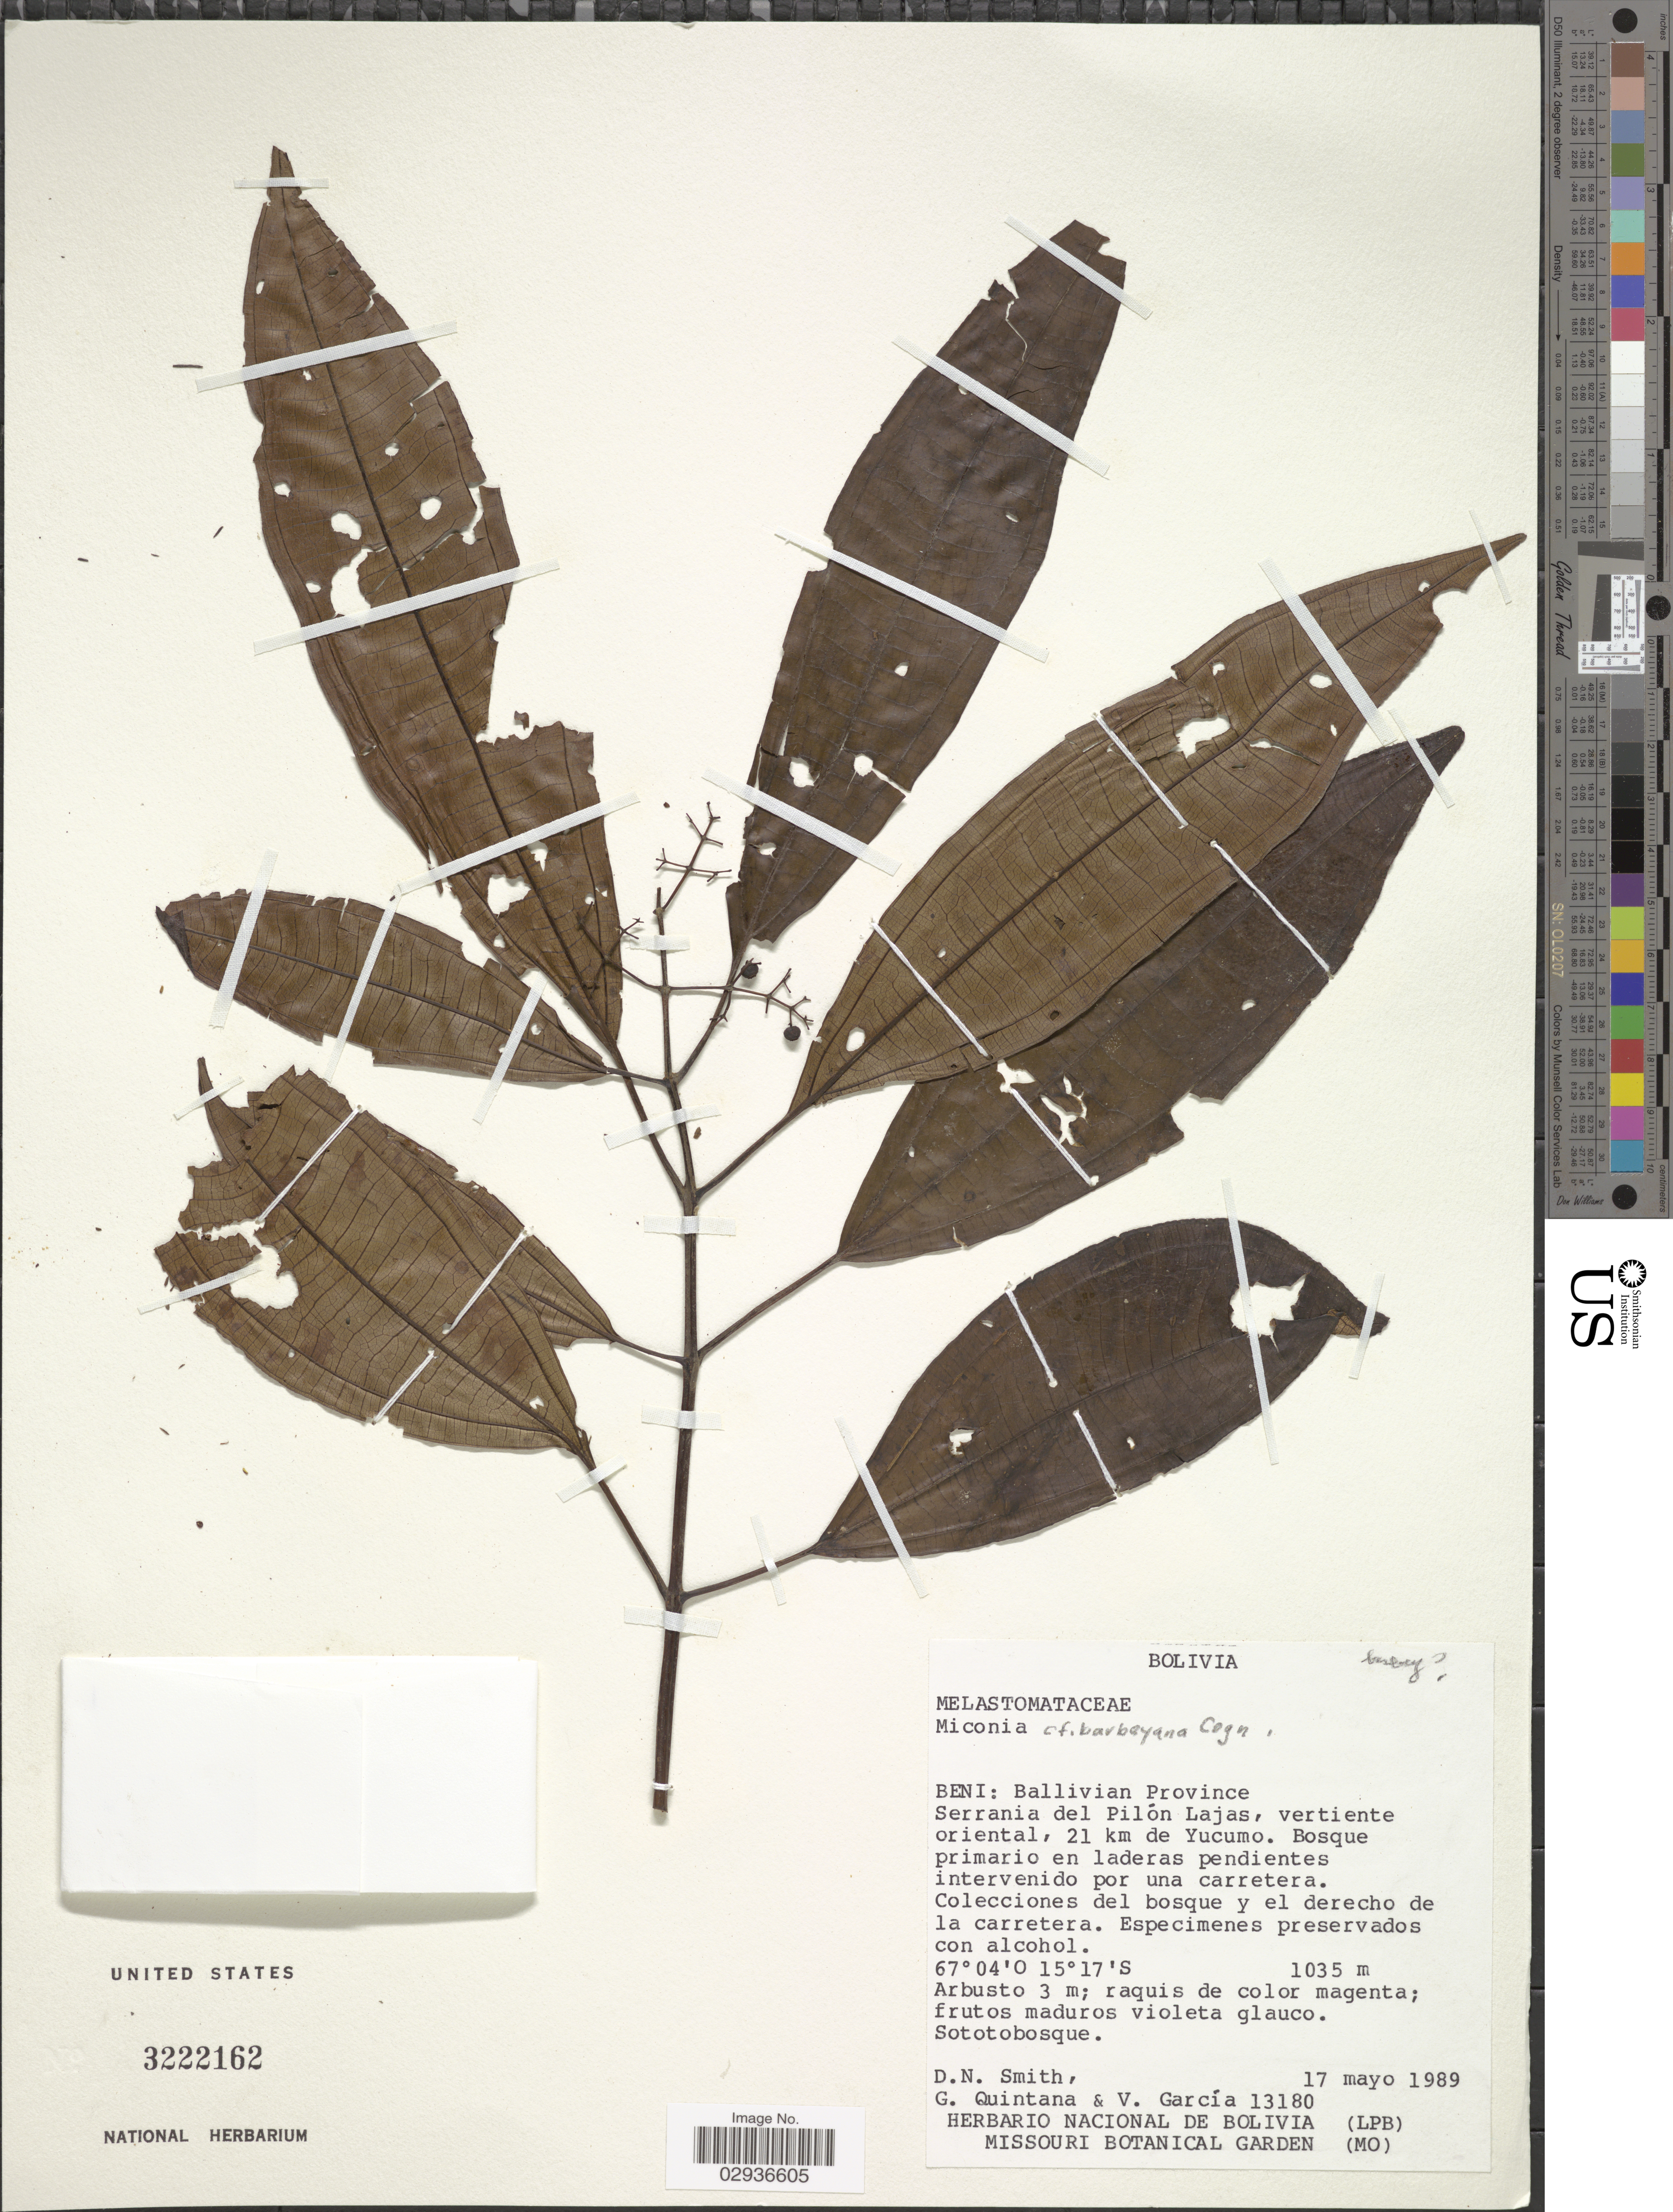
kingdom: Plantae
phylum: Tracheophyta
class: Magnoliopsida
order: Myrtales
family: Melastomataceae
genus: Miconia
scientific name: Miconia barbeyana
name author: Cogn.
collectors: D. Smith, G. Quintana & V. Garcia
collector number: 13180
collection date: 1989-05-17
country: Bolivia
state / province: Beni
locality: Ballivian Province, Serrania del Pilón Lajas, vertiente oriental, 21 km de Yucumo.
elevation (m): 1035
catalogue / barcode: US 3222162